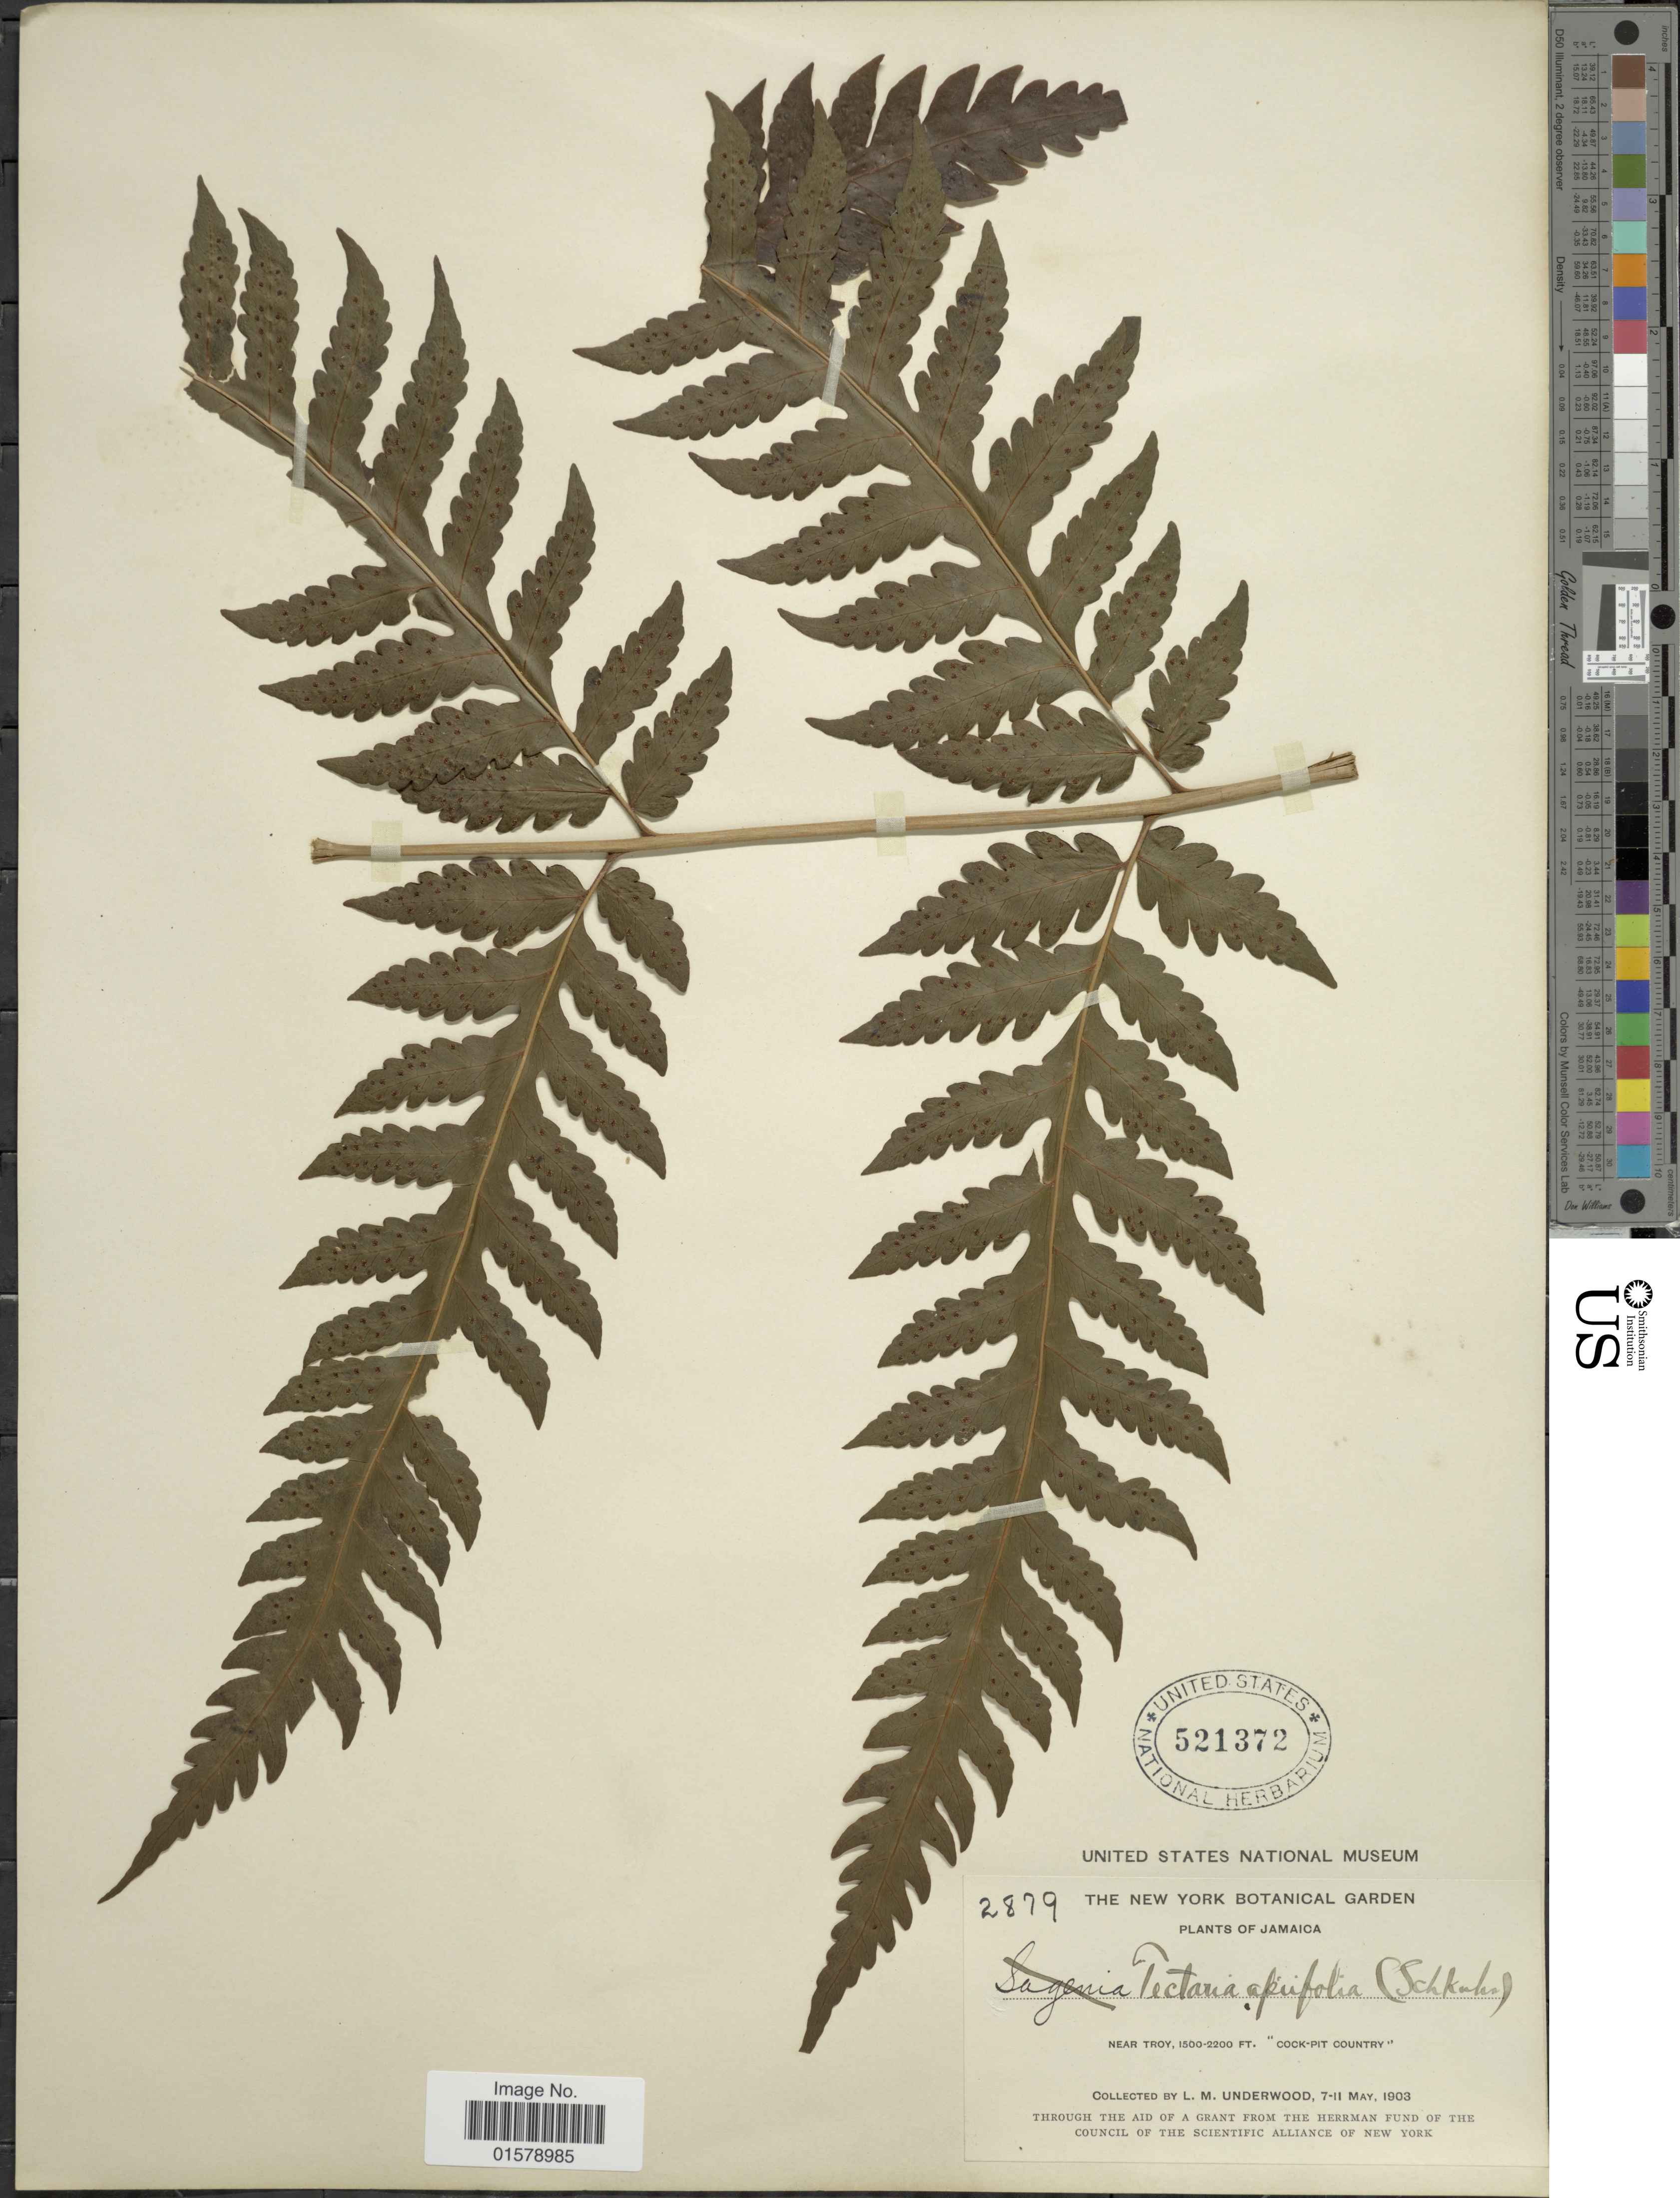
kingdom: Plantae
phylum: Tracheophyta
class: Polypodiopsida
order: Polypodiales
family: Tectariaceae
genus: Tectaria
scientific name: Tectaria apiifolia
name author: (Schkuhr) Copel.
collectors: L. M. Underwood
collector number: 2879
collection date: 1903-05-07/1903-05-11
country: Jamaica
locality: Near Troy "Cock-pit country"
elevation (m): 457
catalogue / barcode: US 521372